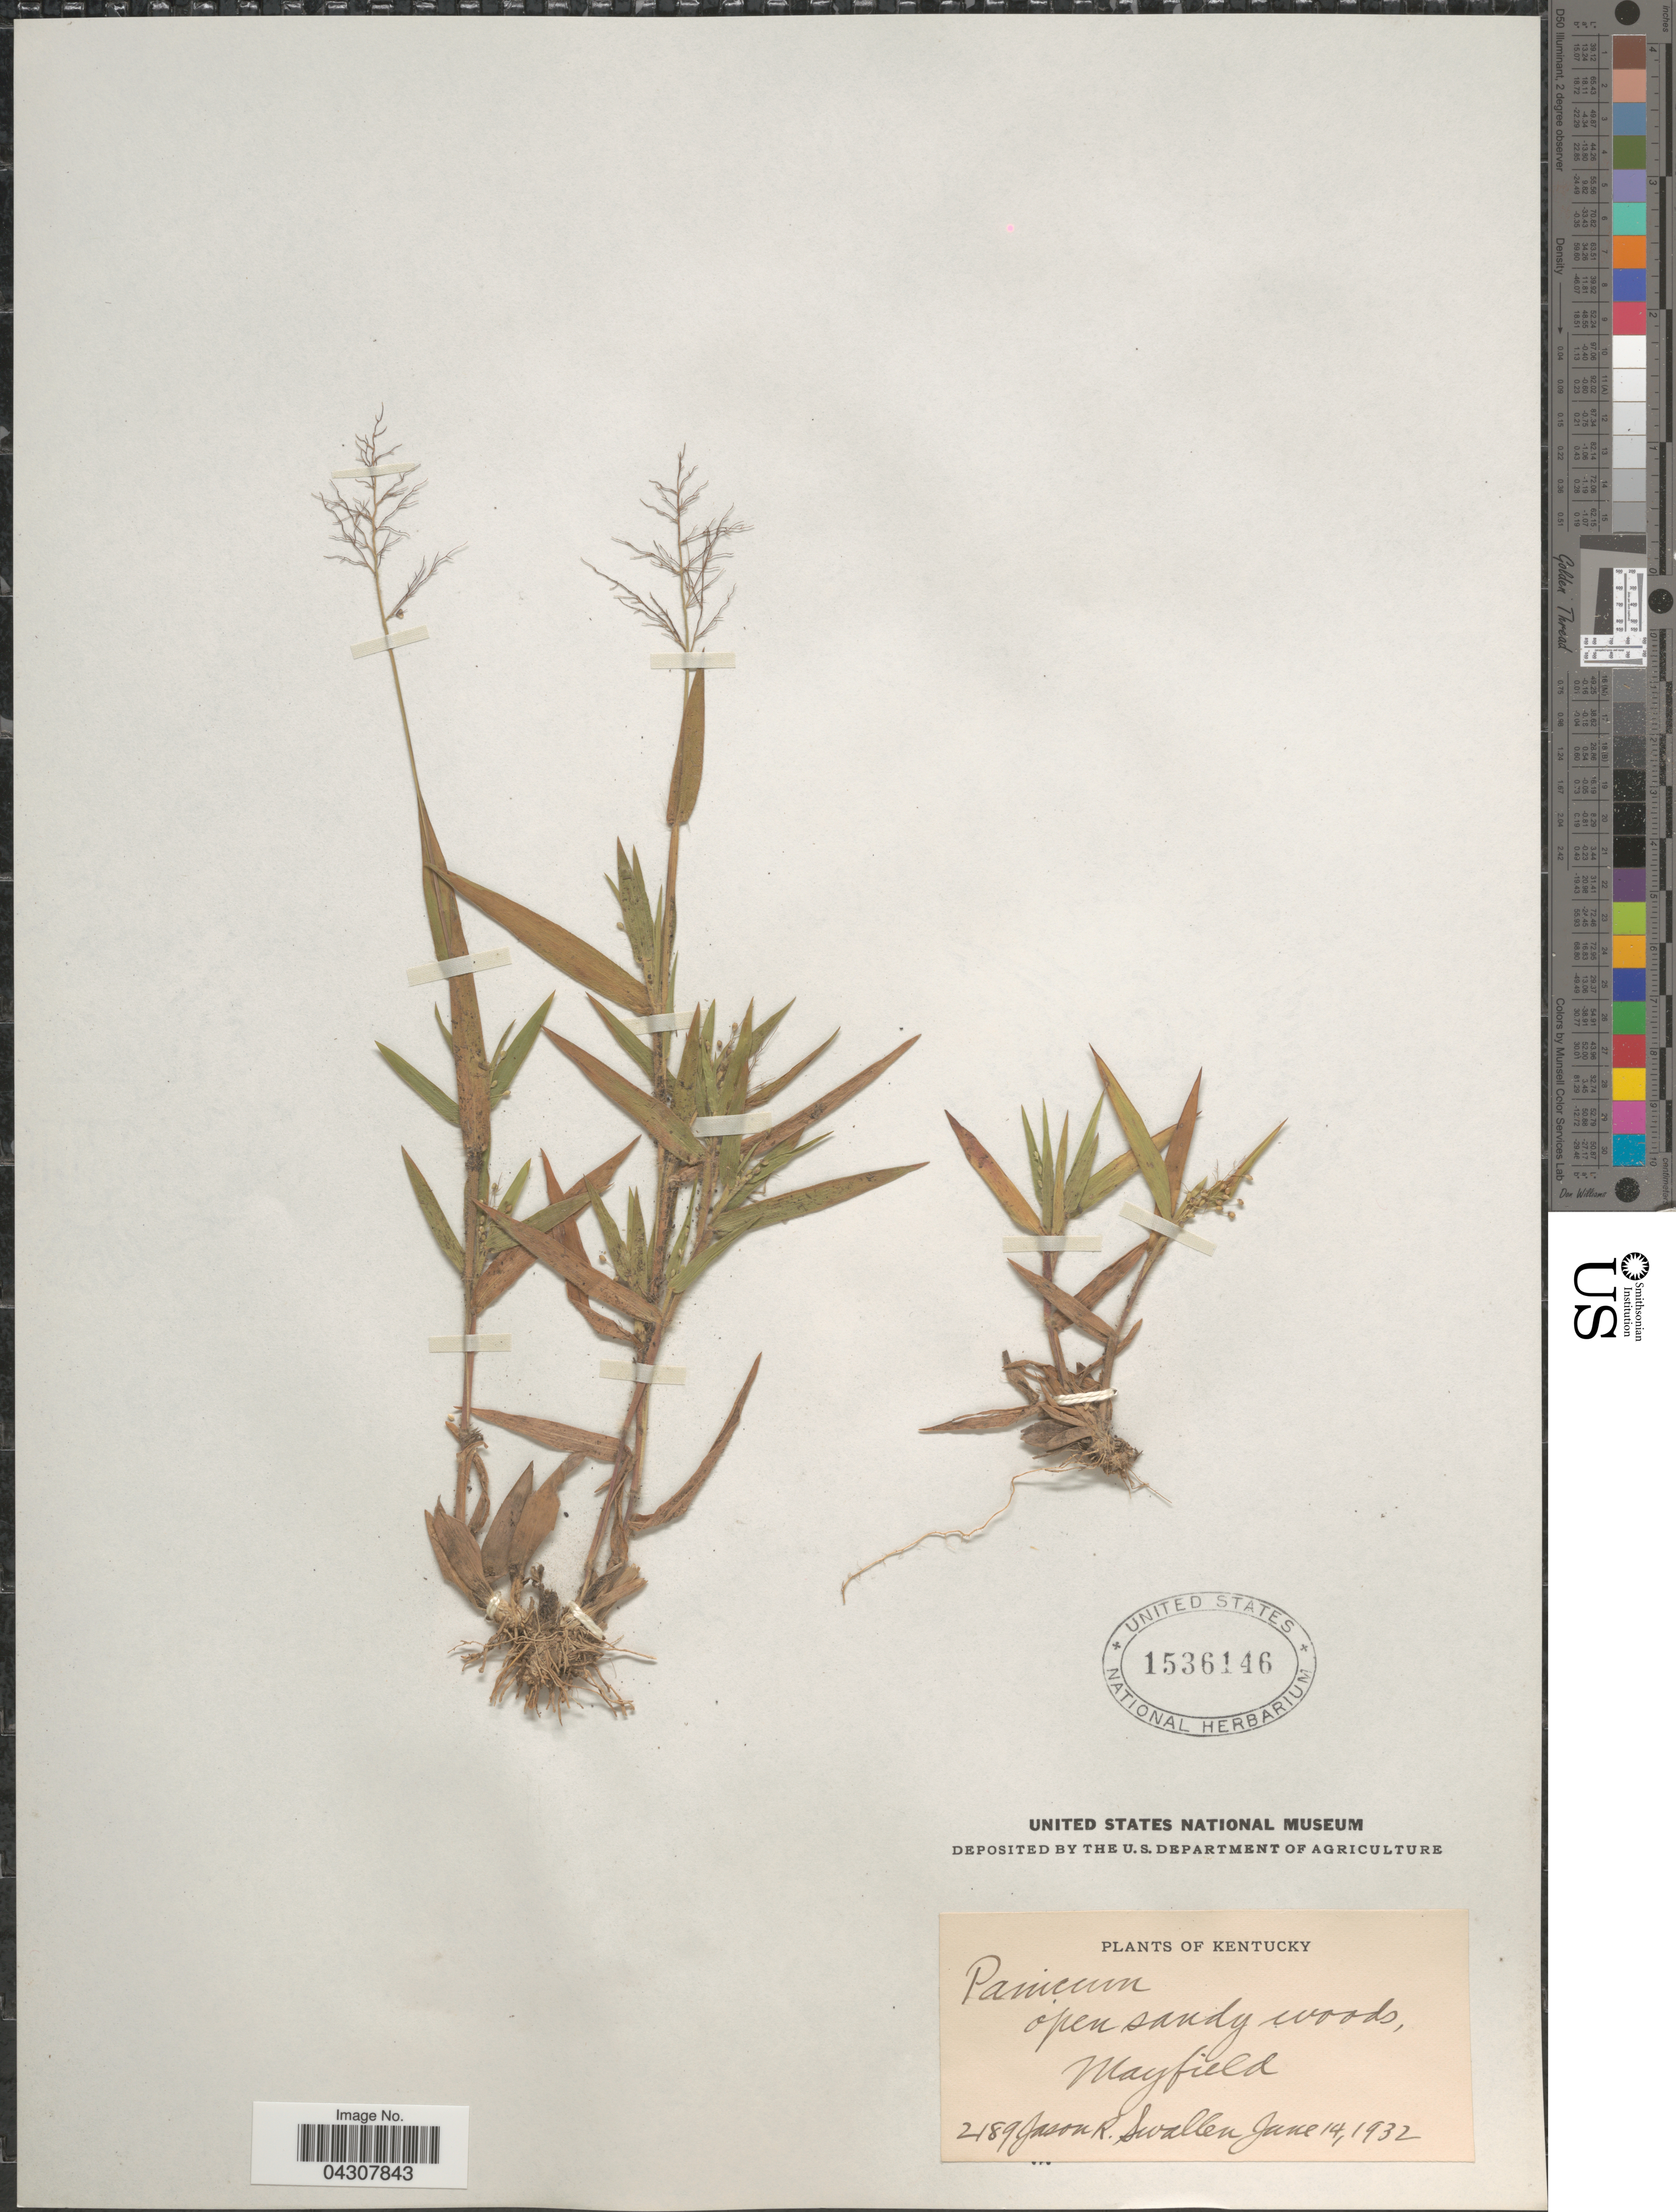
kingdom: Plantae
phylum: Tracheophyta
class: Liliopsida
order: Poales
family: Poaceae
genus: Dichanthelium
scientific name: Dichanthelium acuminatum var. acuminatum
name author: (Sw.) Gould & C.A. Clark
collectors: J. R. Swallen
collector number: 2189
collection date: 1932-06-14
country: United States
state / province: Kentucky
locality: Mayfield.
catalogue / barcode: US 1536146